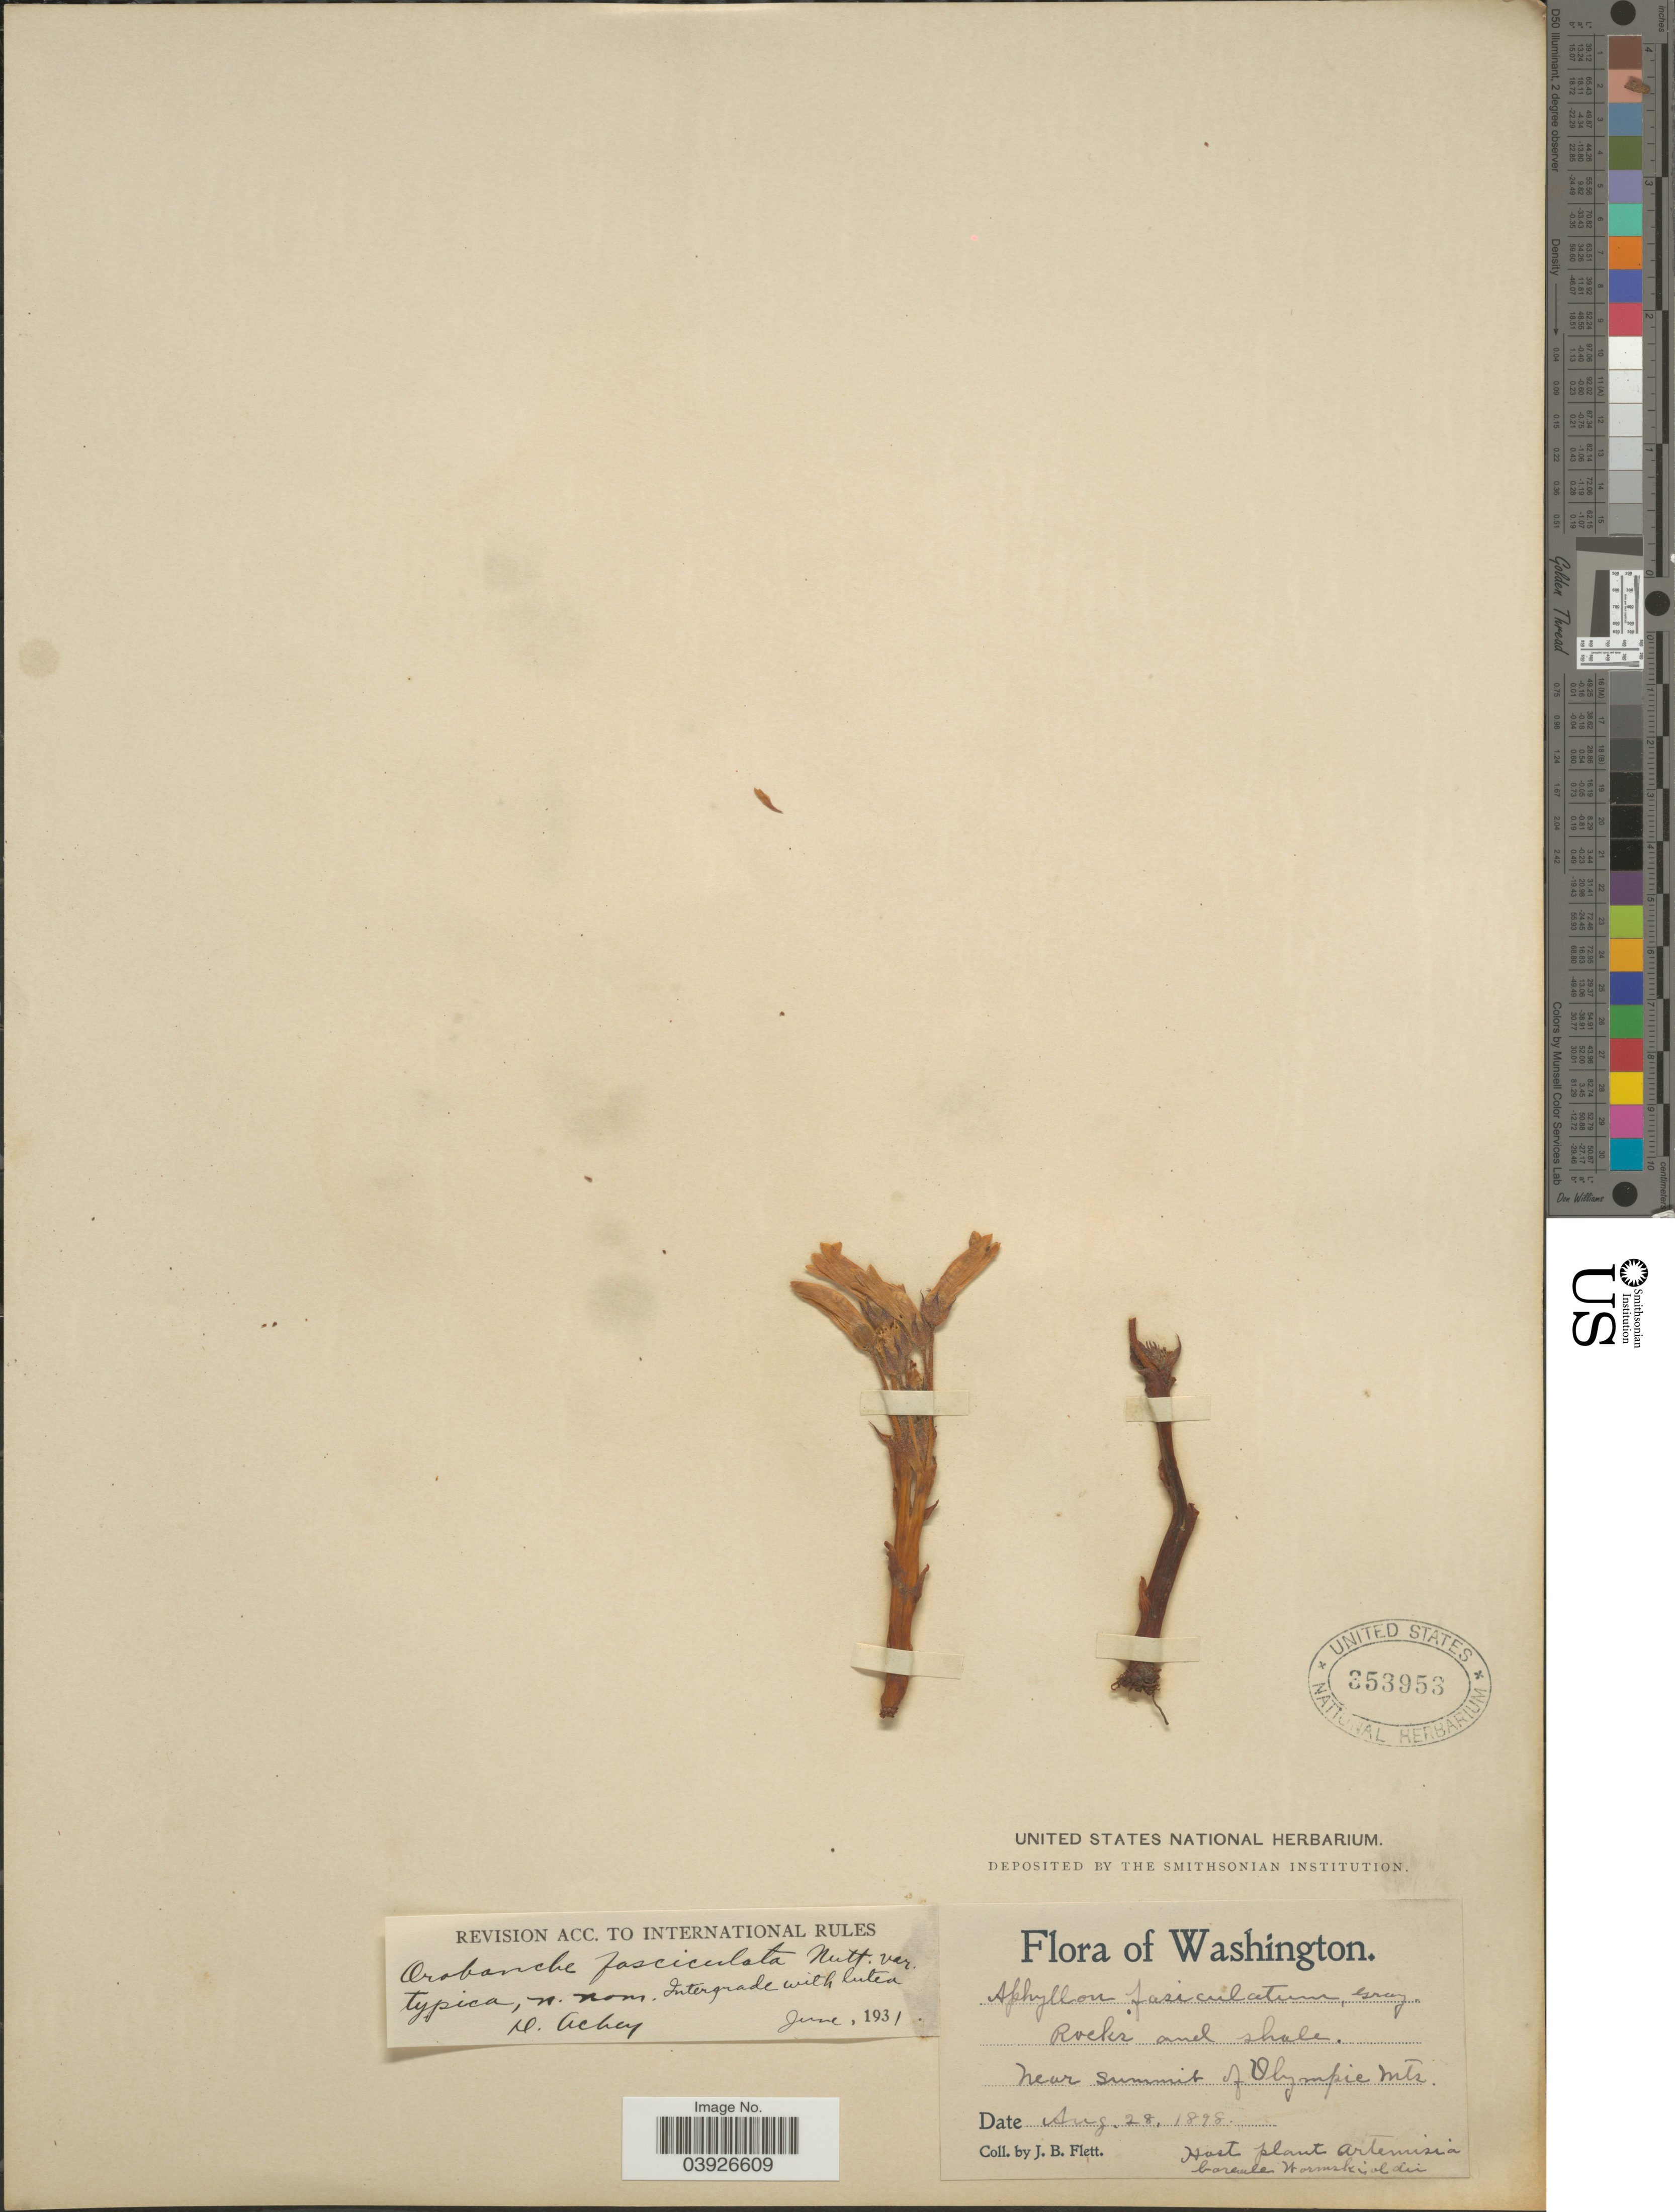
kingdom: Plantae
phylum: Tracheophyta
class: Magnoliopsida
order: Lamiales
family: Orobanchaceae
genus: Aphyllon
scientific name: Aphyllon fasciculatum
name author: (Nutt.) Torr. & A. Gray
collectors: J. Flett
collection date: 1898-08-28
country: United States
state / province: Washington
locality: Near summit of Olympic Mts.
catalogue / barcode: US 353953